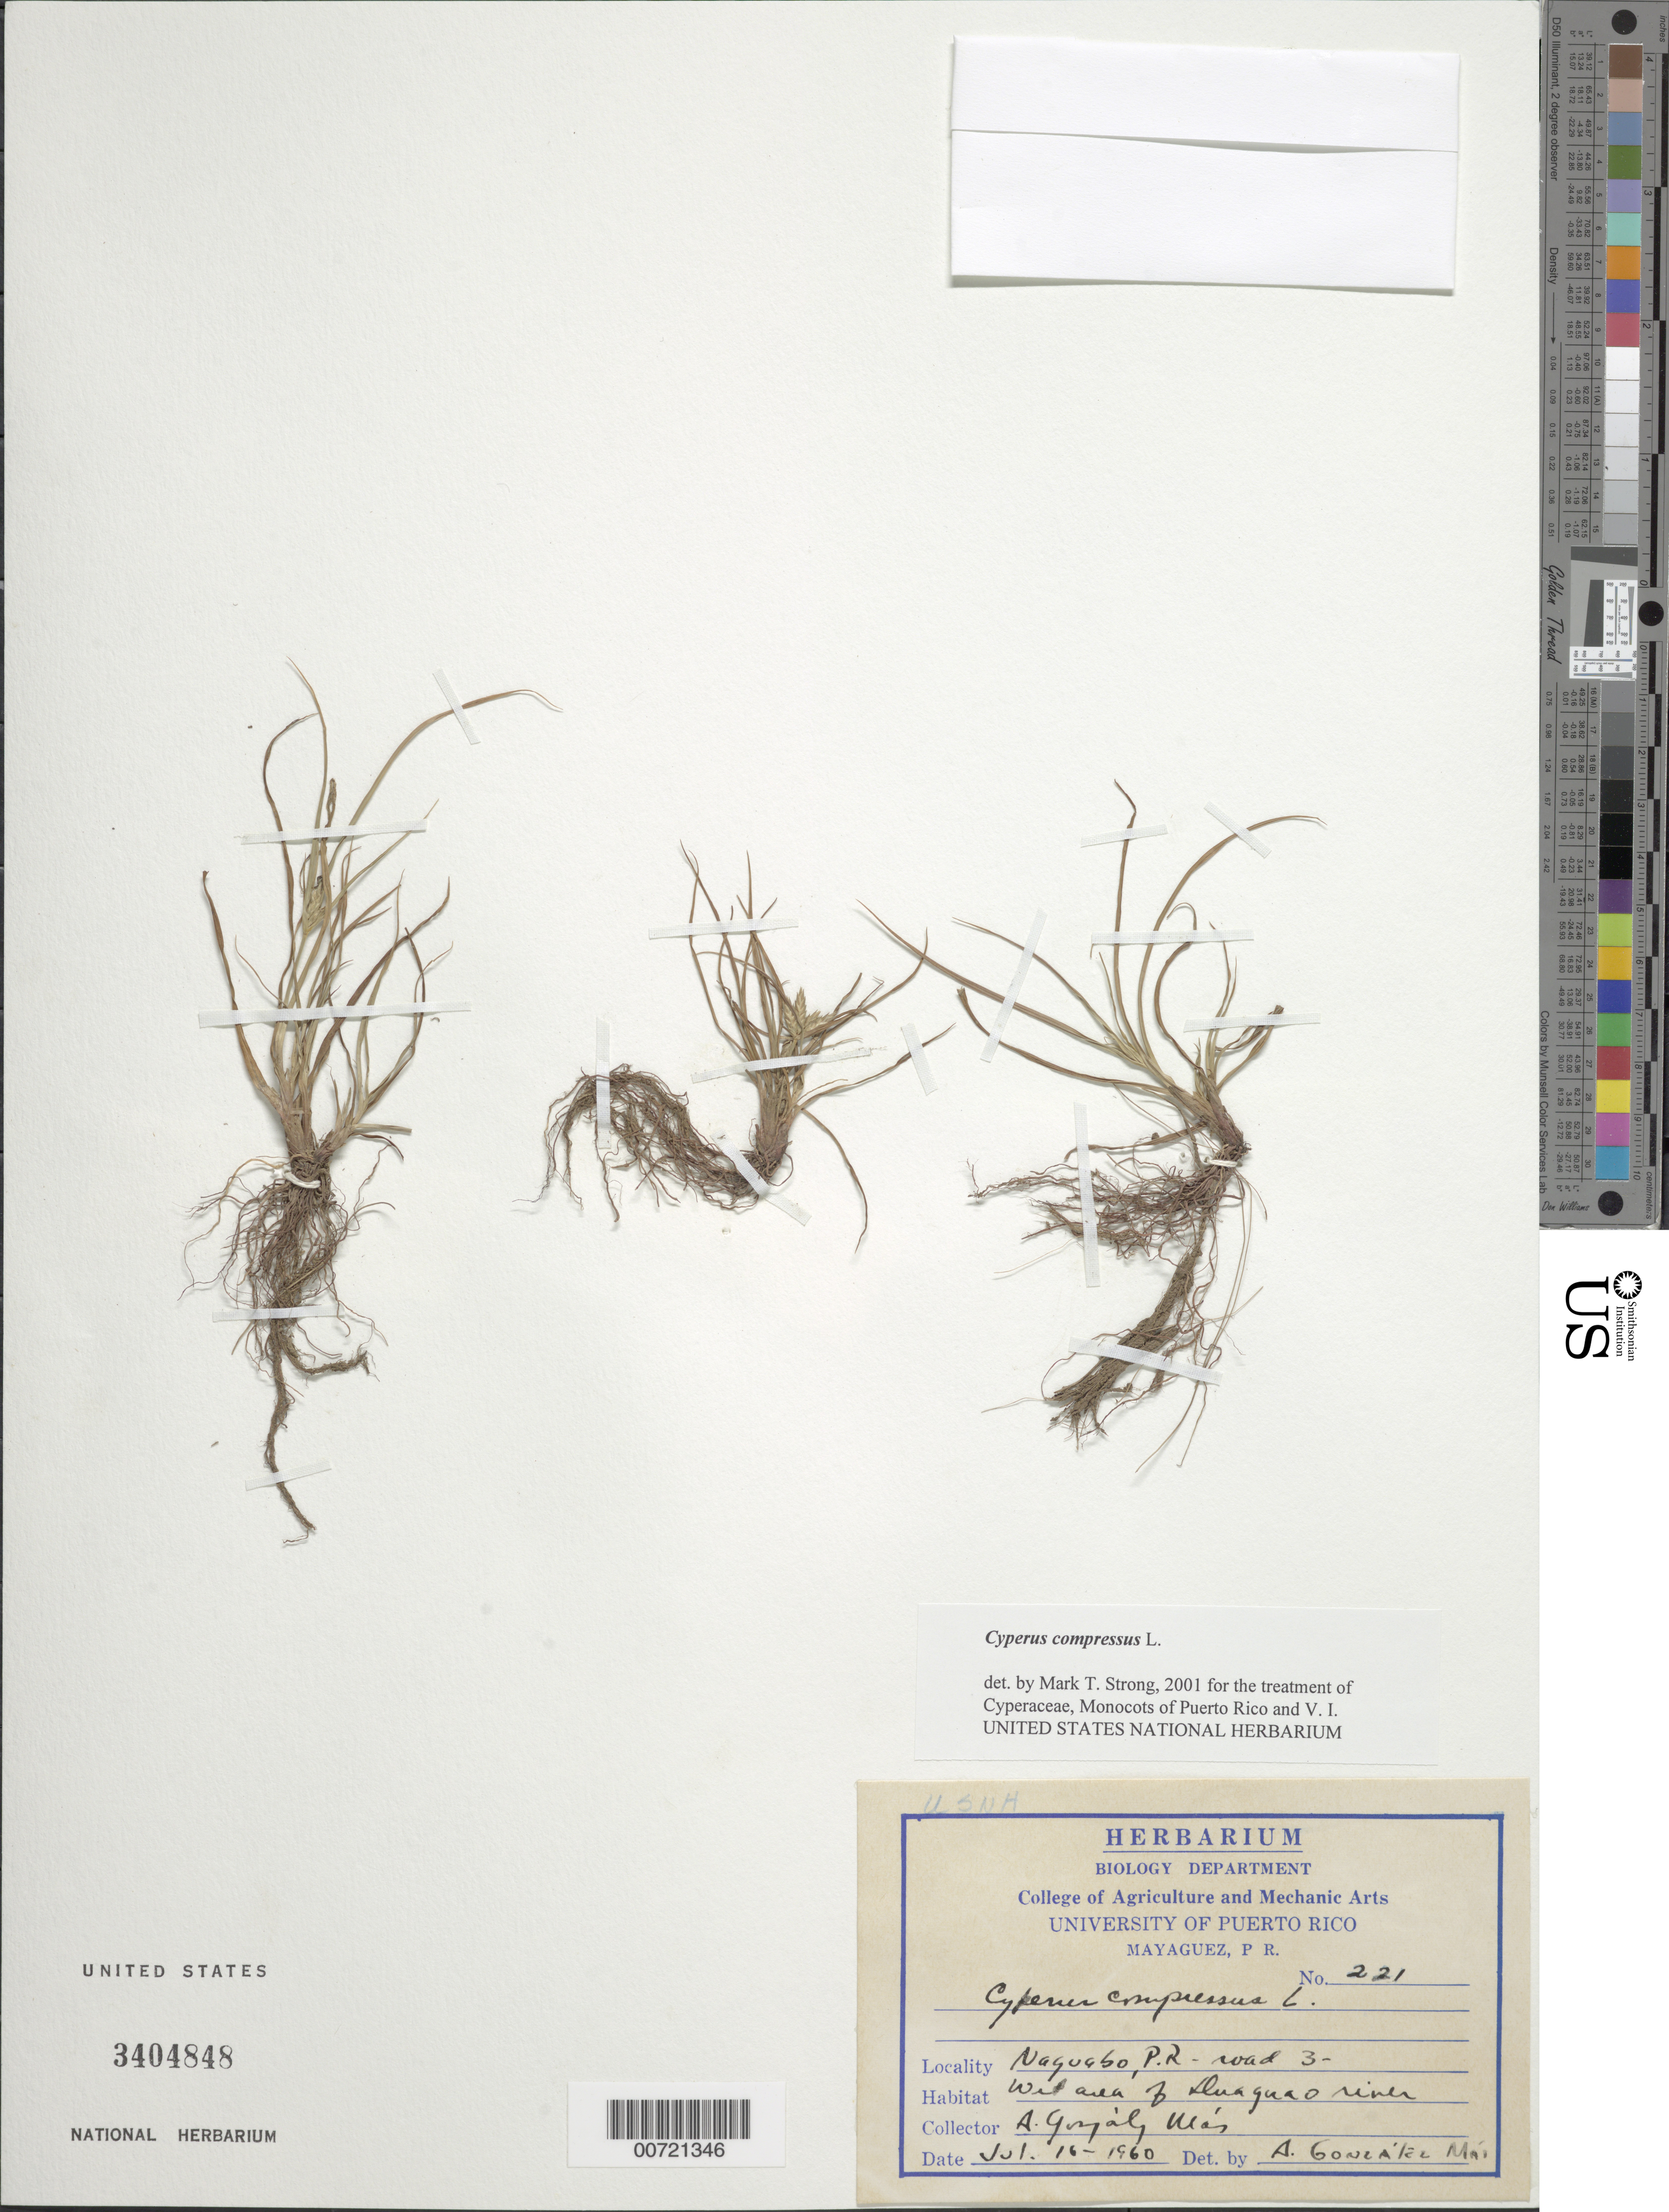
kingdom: Plantae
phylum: Tracheophyta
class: Liliopsida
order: Poales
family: Cyperaceae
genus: Cyperus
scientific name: Cyperus compressus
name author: L.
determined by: Strong, M. T., (US), Smithsonian Institution - National Museum of Natural History (UNITED STATES)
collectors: A. González Más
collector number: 221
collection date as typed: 15 Jul 1960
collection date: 1960-07-15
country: Puerto Rico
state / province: Naguabo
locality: Naguabo: Rd. 3.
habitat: Wet area of Duaguao River.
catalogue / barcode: US 3404848